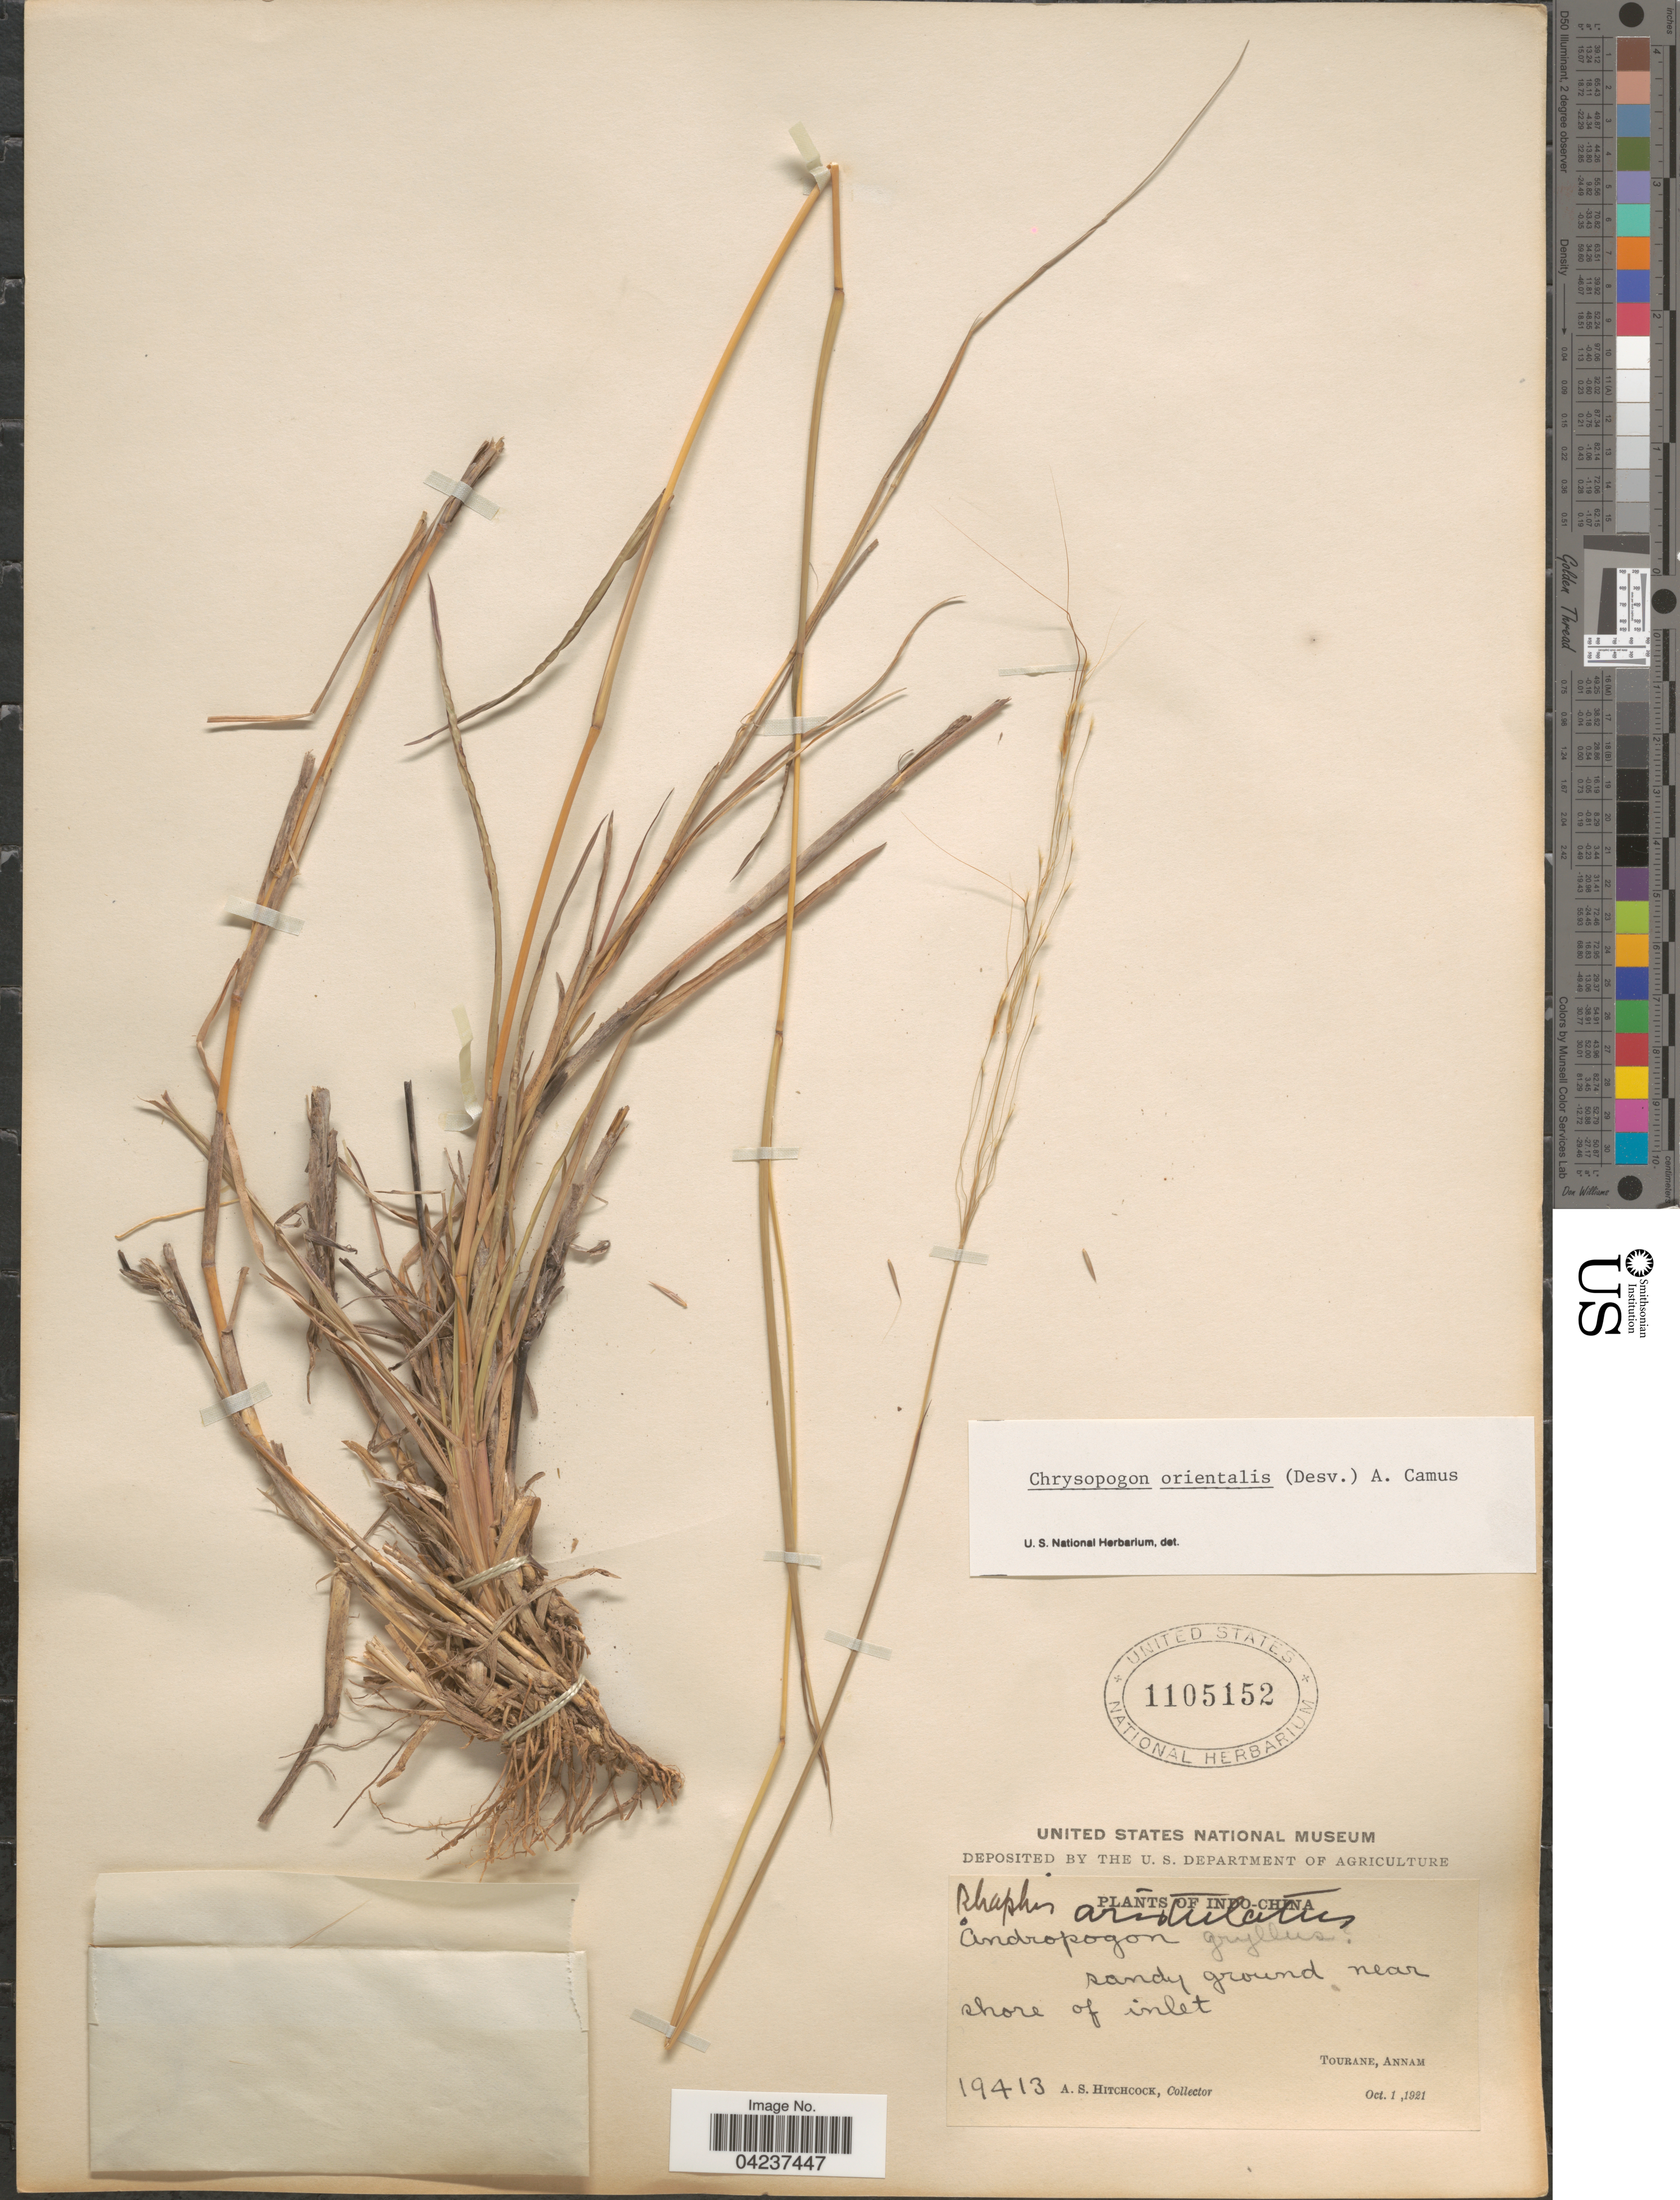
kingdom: Plantae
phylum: Tracheophyta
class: Liliopsida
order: Poales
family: Poaceae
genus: Chrysopogon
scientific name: Chrysopogon orientalis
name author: (Desv.) A. Camus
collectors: A. S. Hitchcock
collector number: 19413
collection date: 1921-10-01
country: Vietnam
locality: Sandy ground near shore of inlet. Tourane, Annam.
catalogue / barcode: US 1105152